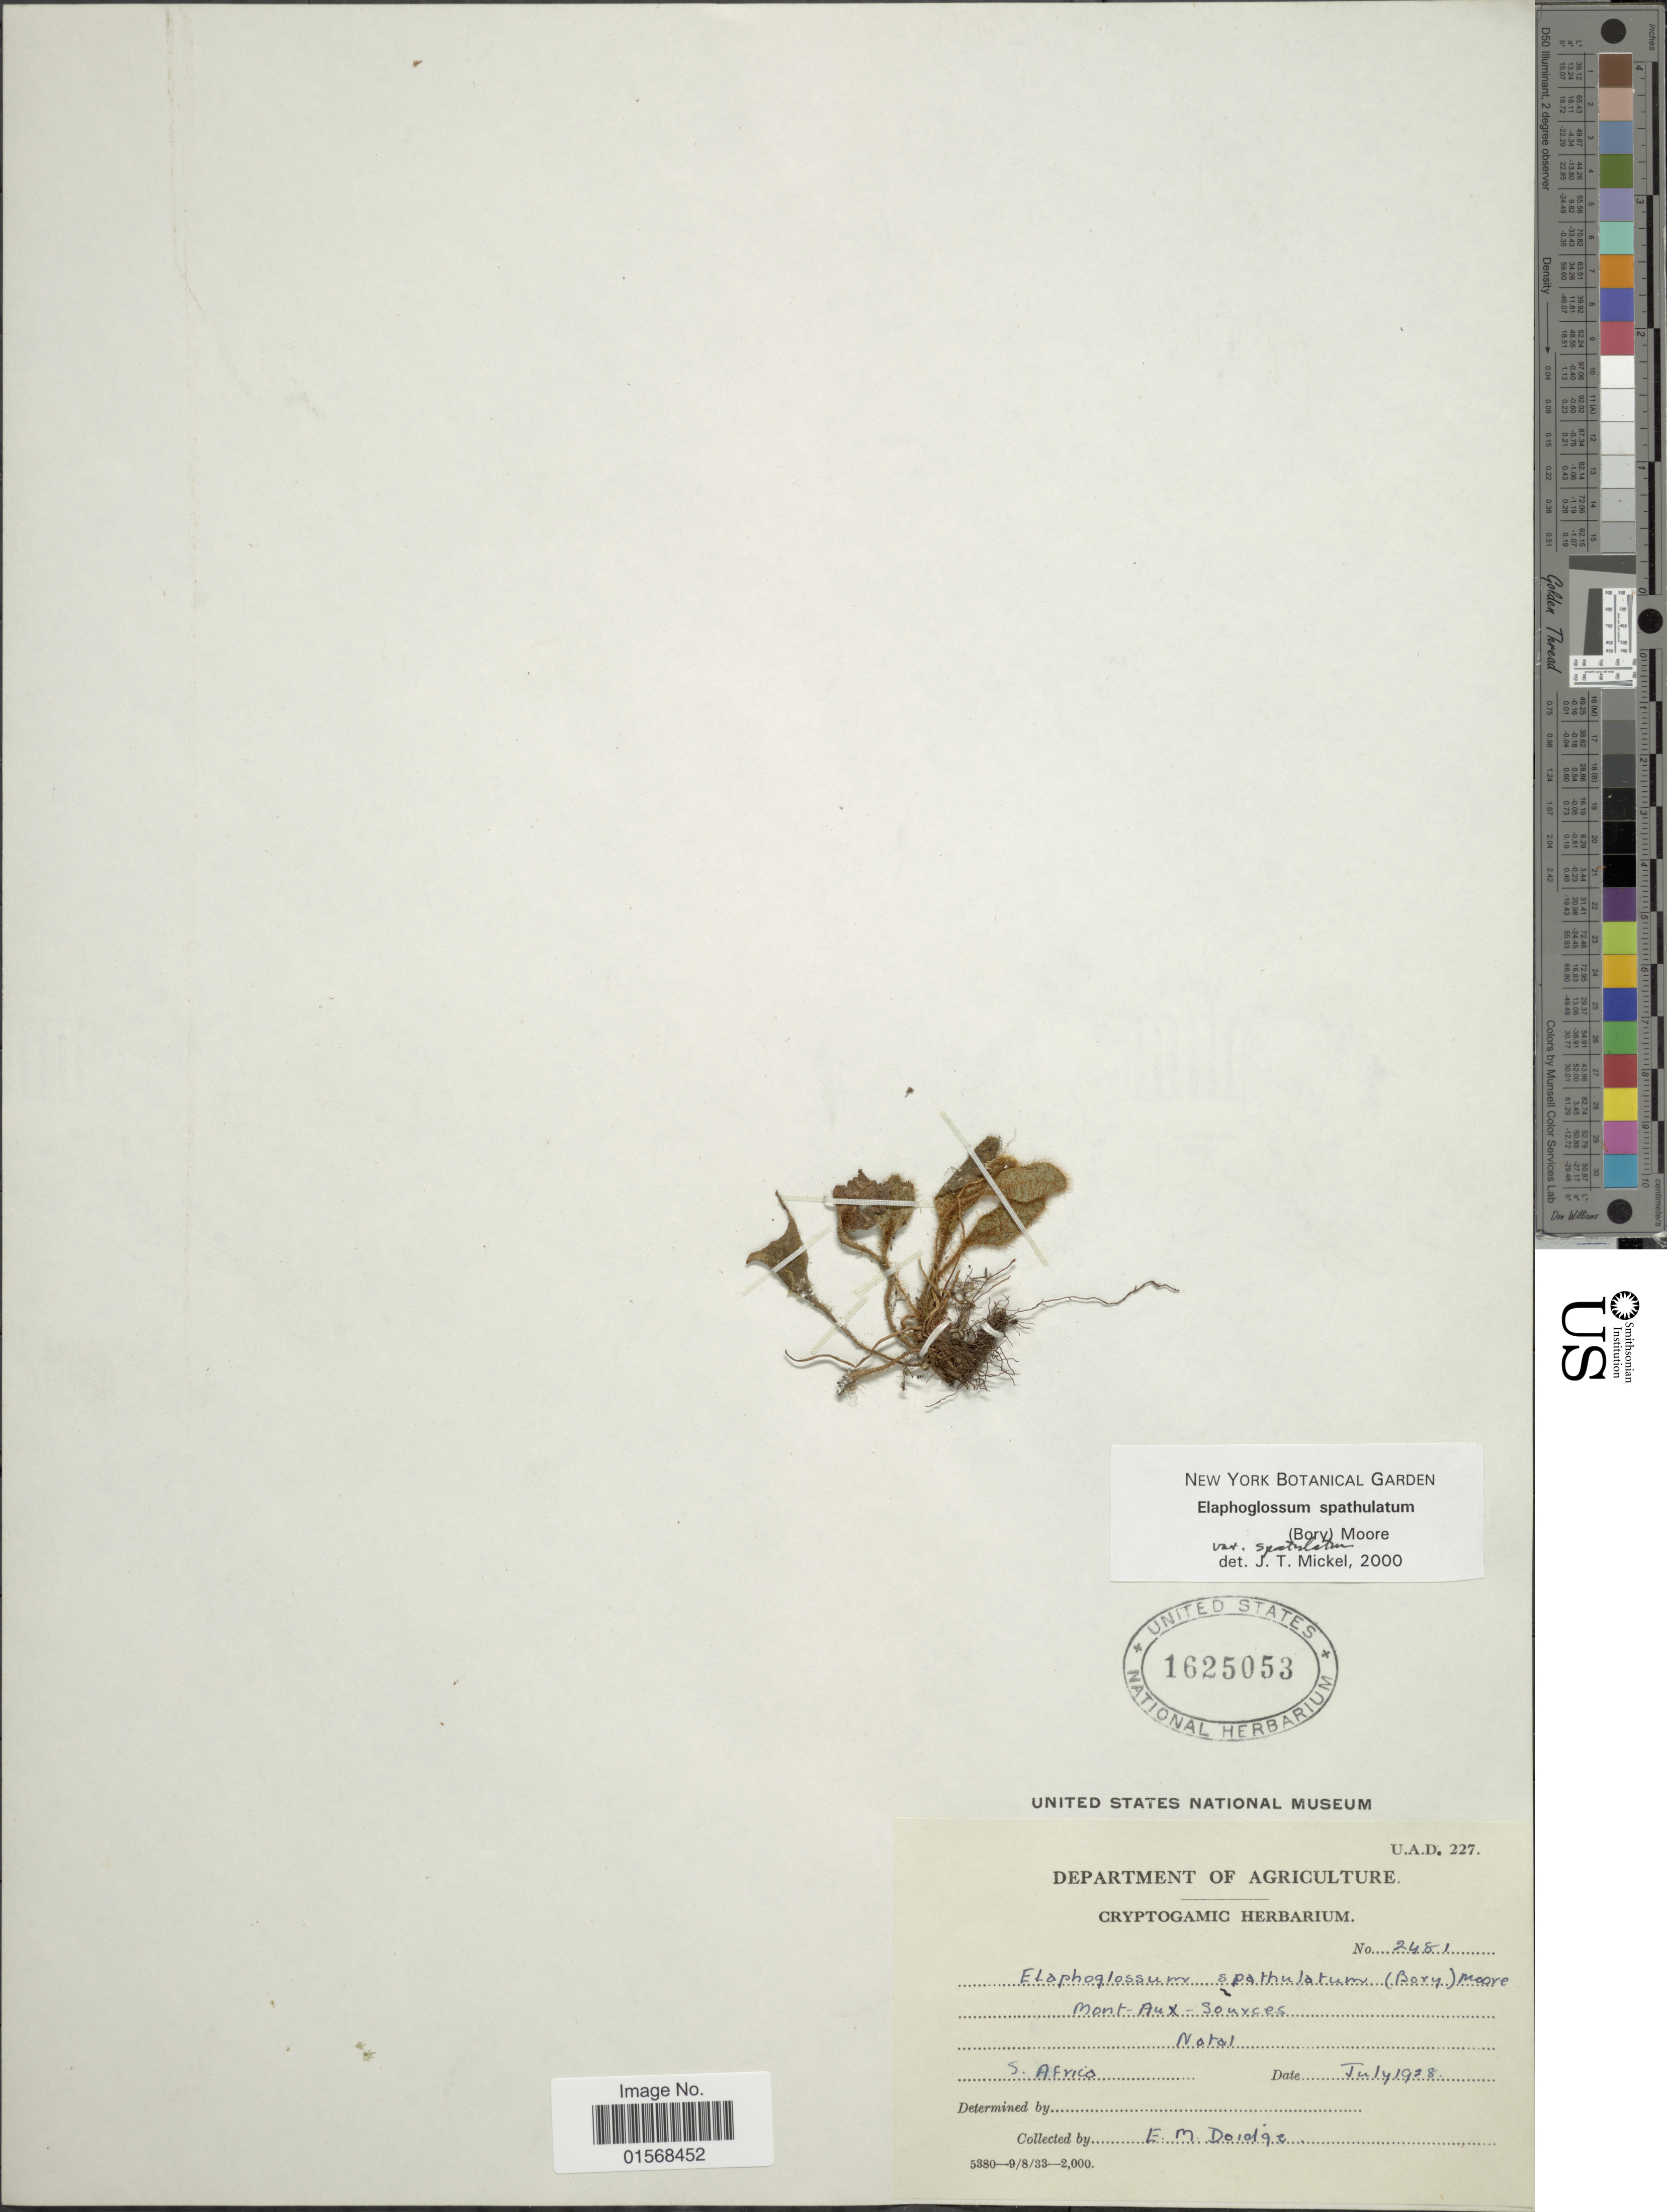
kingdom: Plantae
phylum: Tracheophyta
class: Polypodiopsida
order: Polypodiales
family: Dryopteridaceae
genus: Elaphoglossum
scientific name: Elaphoglossum spathulatum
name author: (Bory) T. Moore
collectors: E. Doidge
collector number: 2481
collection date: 1928-07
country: South Africa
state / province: KwaZulu-Natal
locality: Natal. Mony-Aux Souxces.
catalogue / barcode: US 1625053